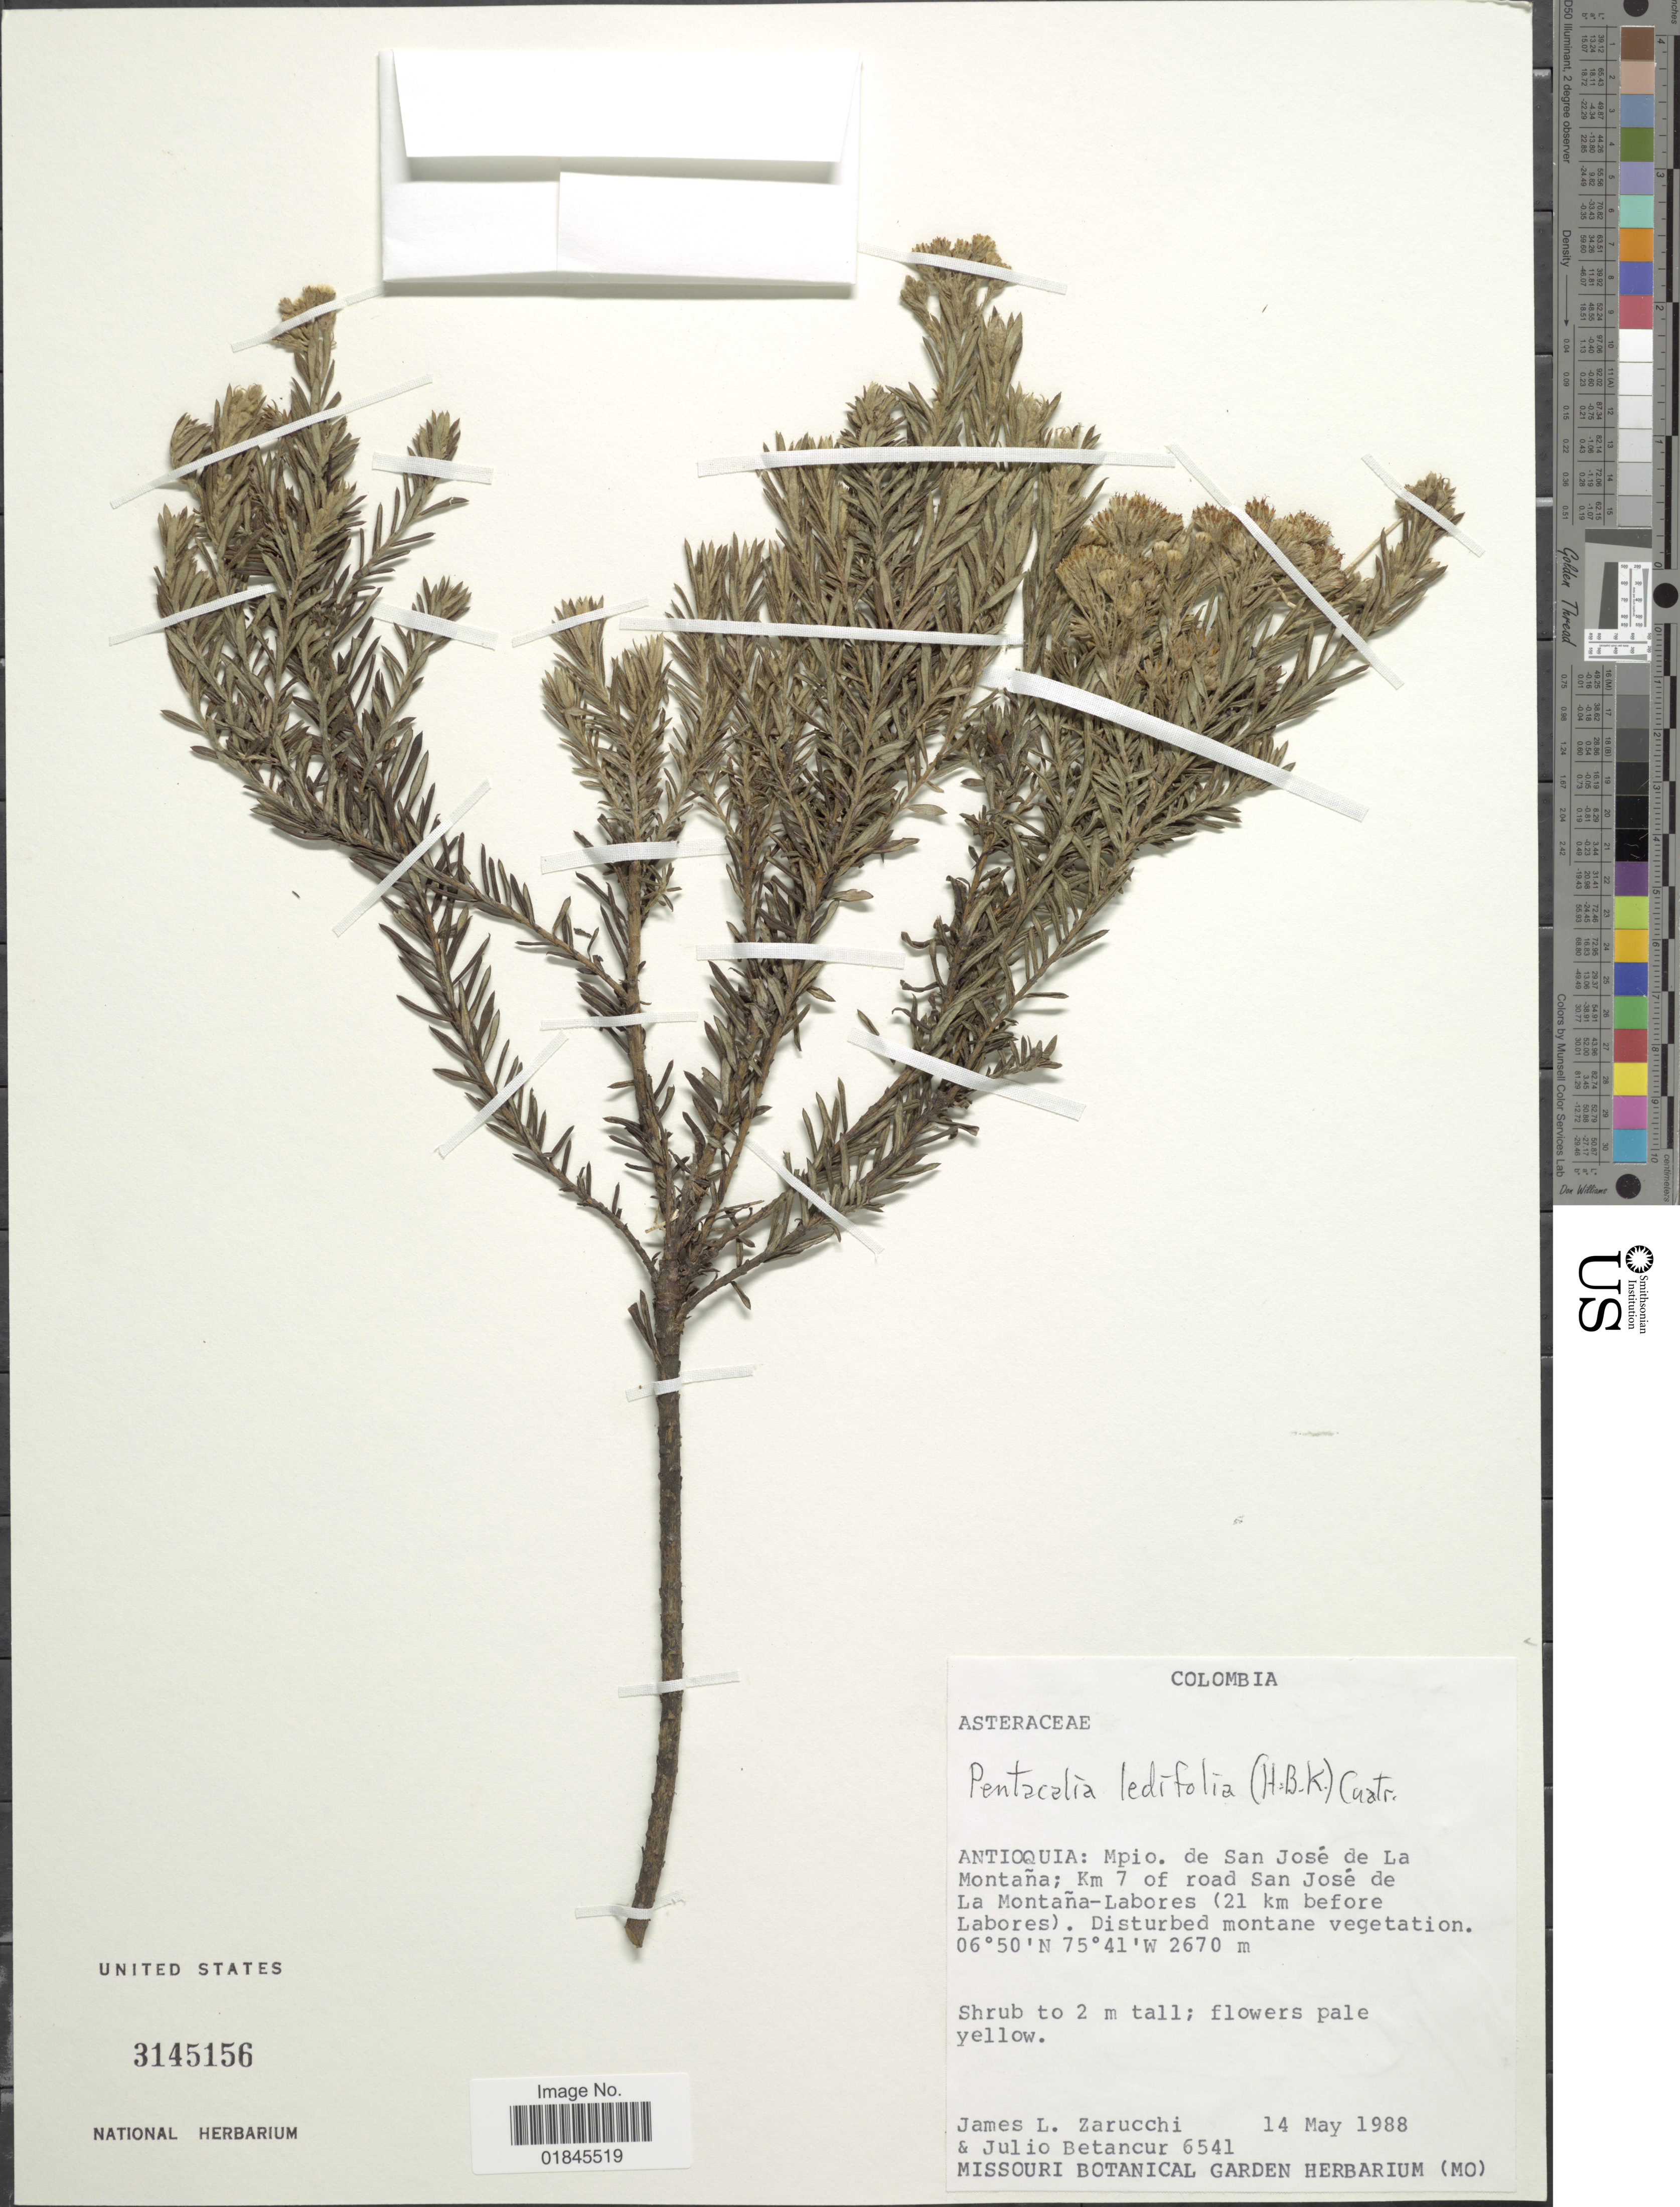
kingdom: Plantae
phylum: Tracheophyta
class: Magnoliopsida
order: Asterales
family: Asteraceae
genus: Pentacalia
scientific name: Pentacalia ledifolia subsp. lehmannii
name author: (Hieron.) Cuatrec.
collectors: J. L. Zarucchi & J. Betancur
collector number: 6541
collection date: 1988-05-14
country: Colombia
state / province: Antioquia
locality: Antioquia: Mpio. de San José de La Montaña; Km 7 of road San José de La Montaña - Labores (21 km before Labores)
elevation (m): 2670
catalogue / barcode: US 3145156